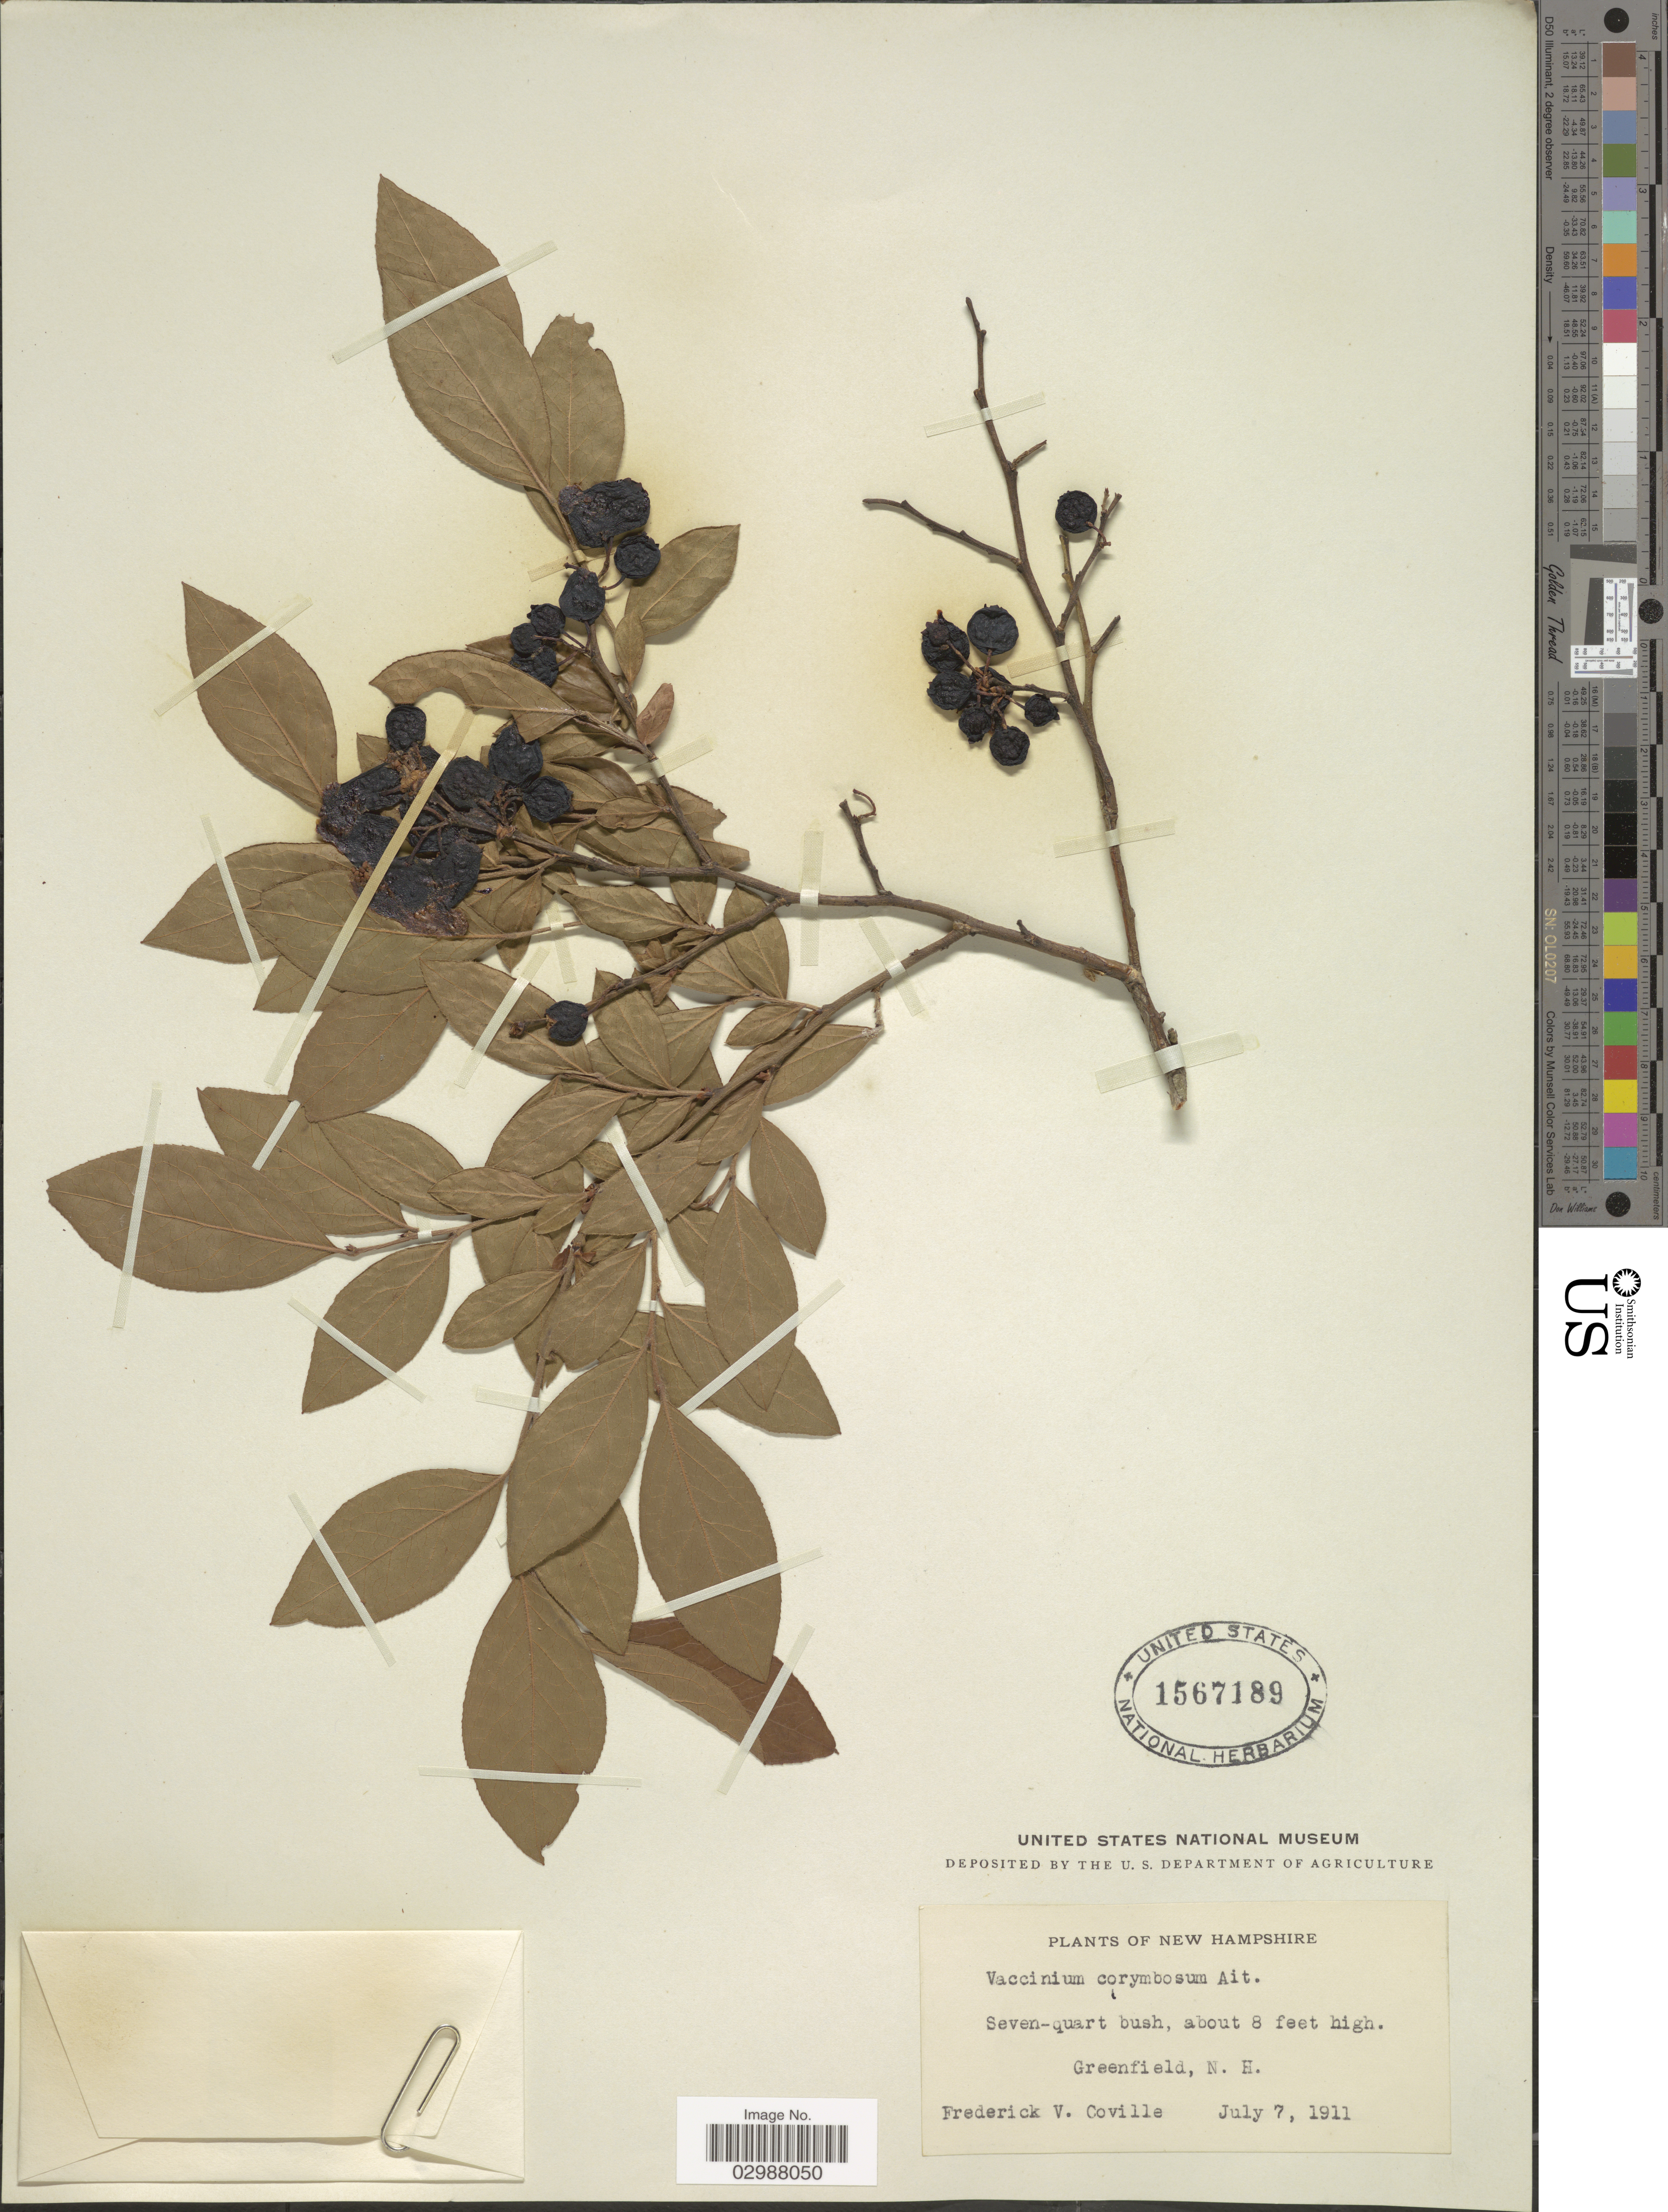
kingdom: Plantae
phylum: Tracheophyta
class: Magnoliopsida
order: Ericales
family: Ericaceae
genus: Vaccinium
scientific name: Vaccinium corymbosum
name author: L.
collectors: F. V. Coville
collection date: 1911-07-07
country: United States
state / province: New Hampshire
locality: Seven-quart bush. Greenfield.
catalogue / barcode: US 1567189